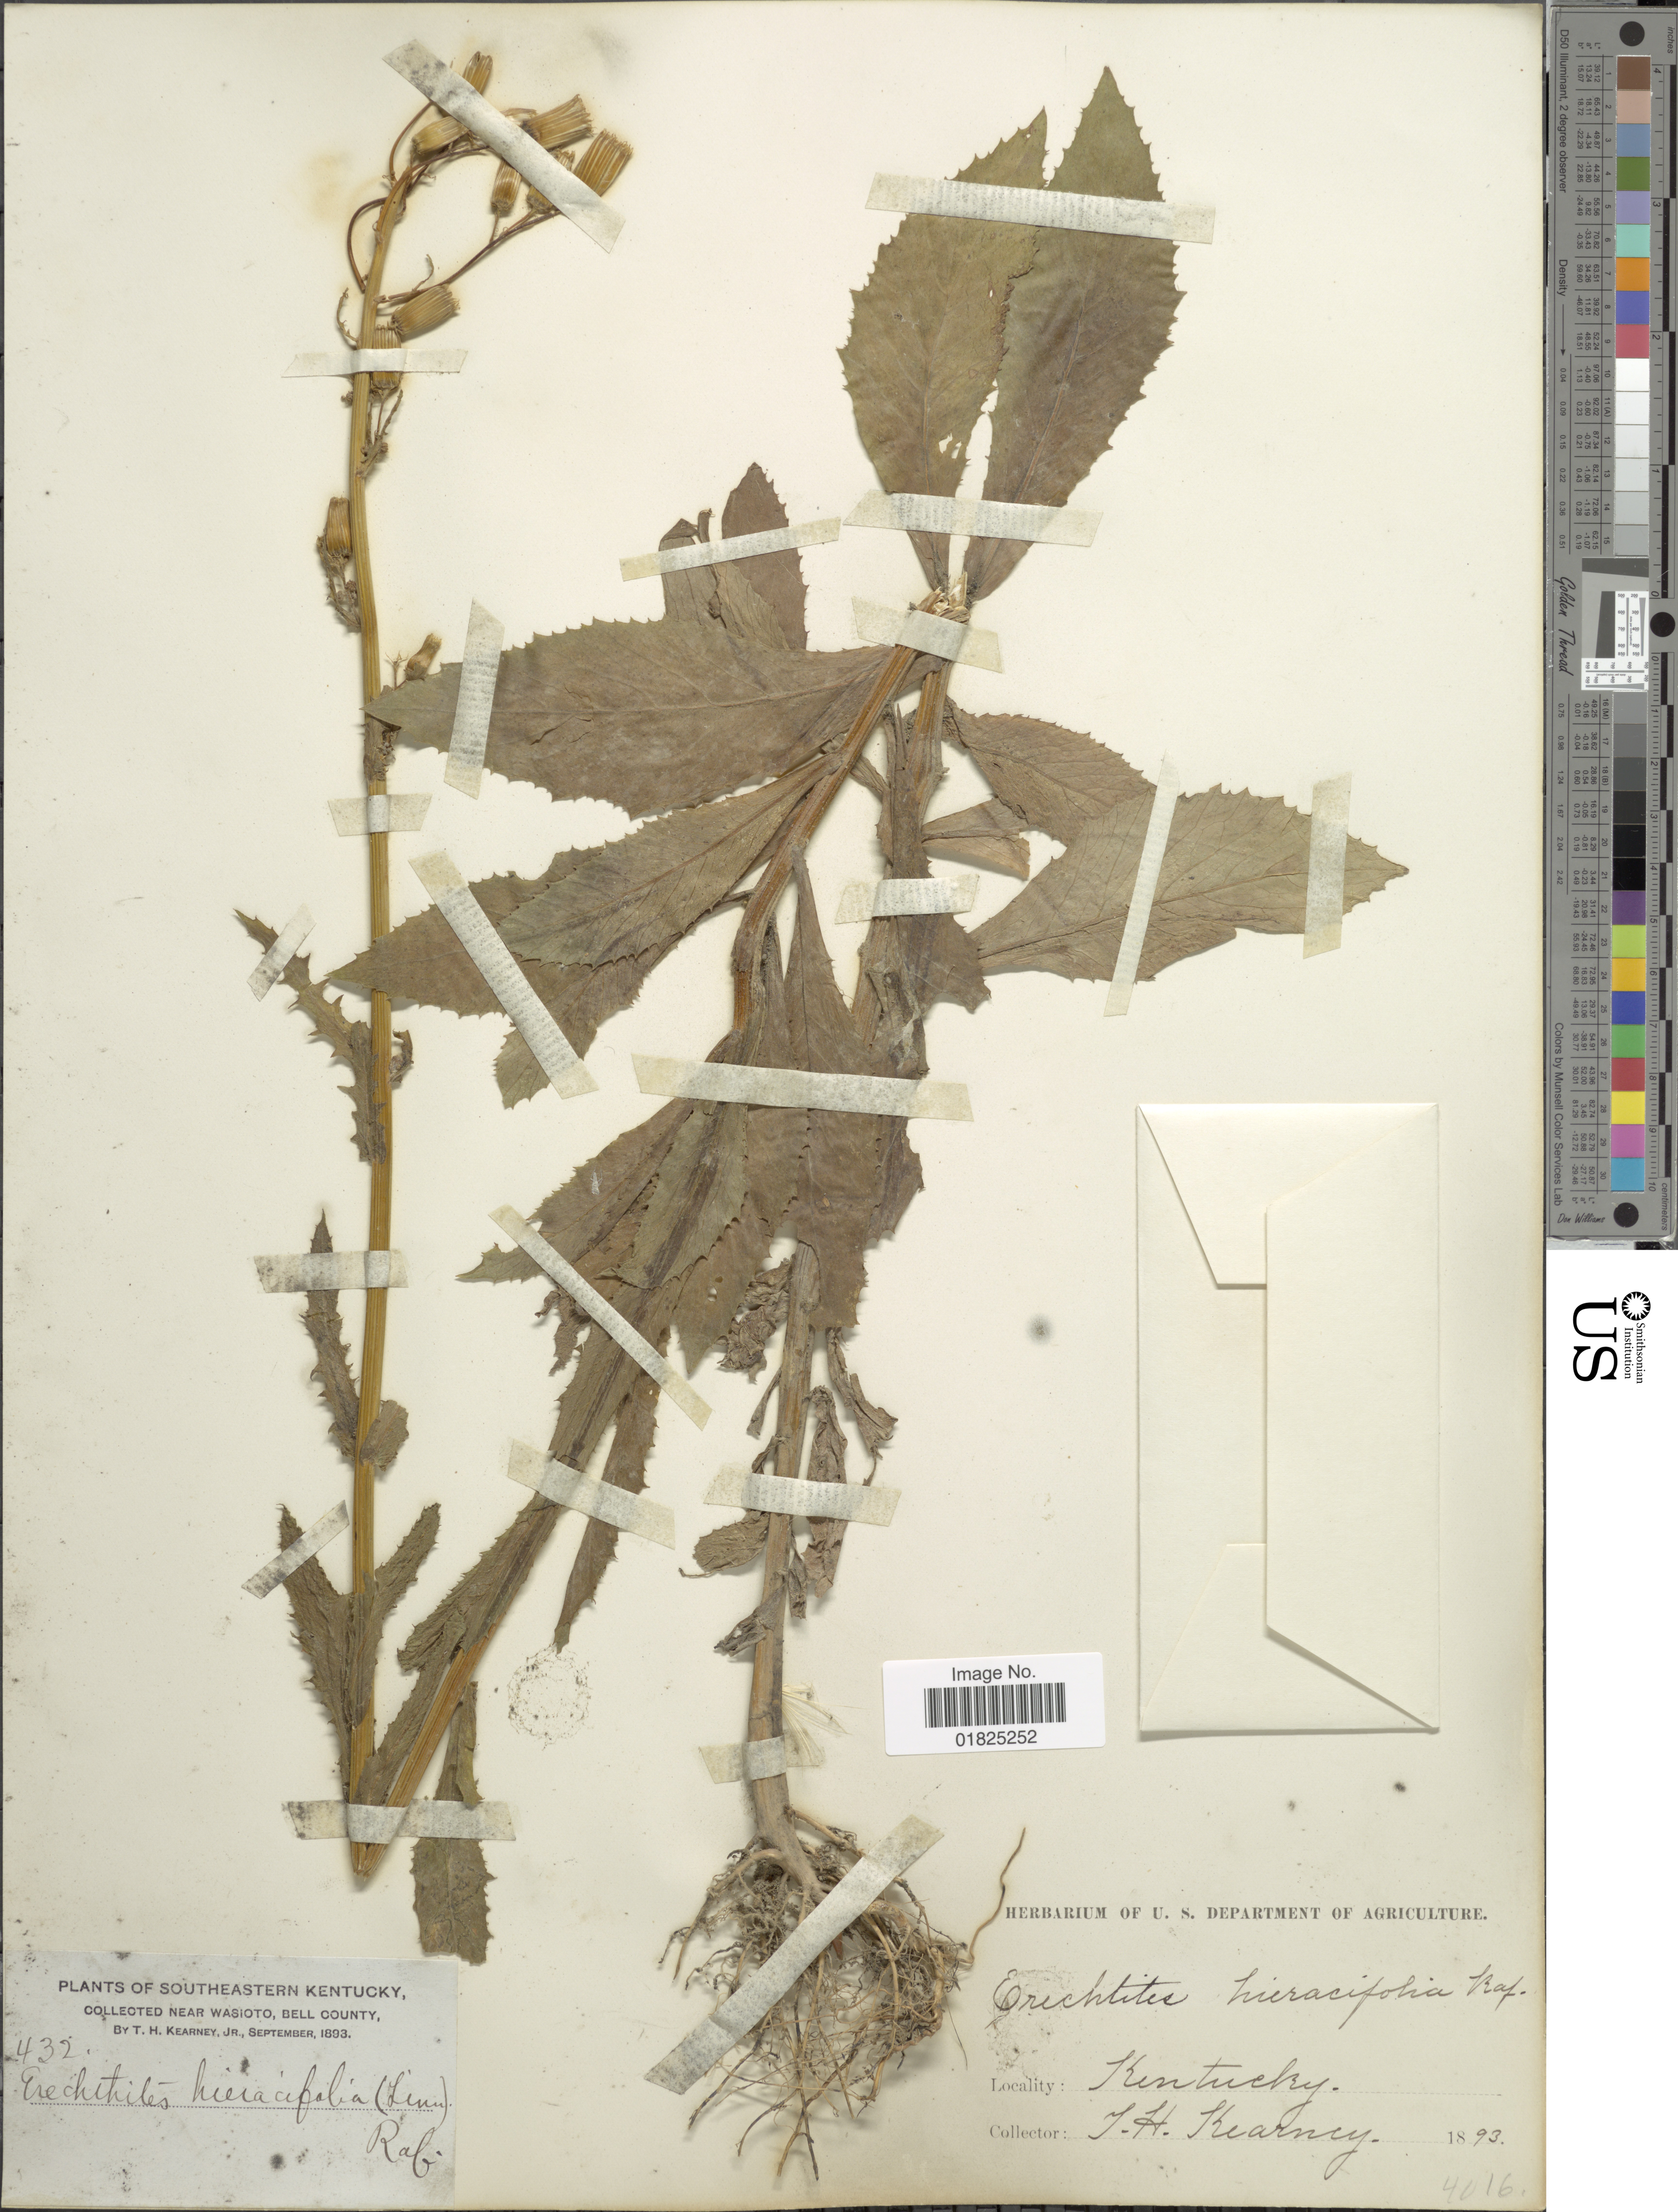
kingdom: Plantae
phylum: Tracheophyta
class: Magnoliopsida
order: Asterales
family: Asteraceae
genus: Erechtites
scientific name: Erechtites hieraciifolius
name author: (L.) Raf. ex DC.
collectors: T. H. Kearney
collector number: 432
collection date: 1893-09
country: United States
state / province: Kentucky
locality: Near Wasioto, Bell County